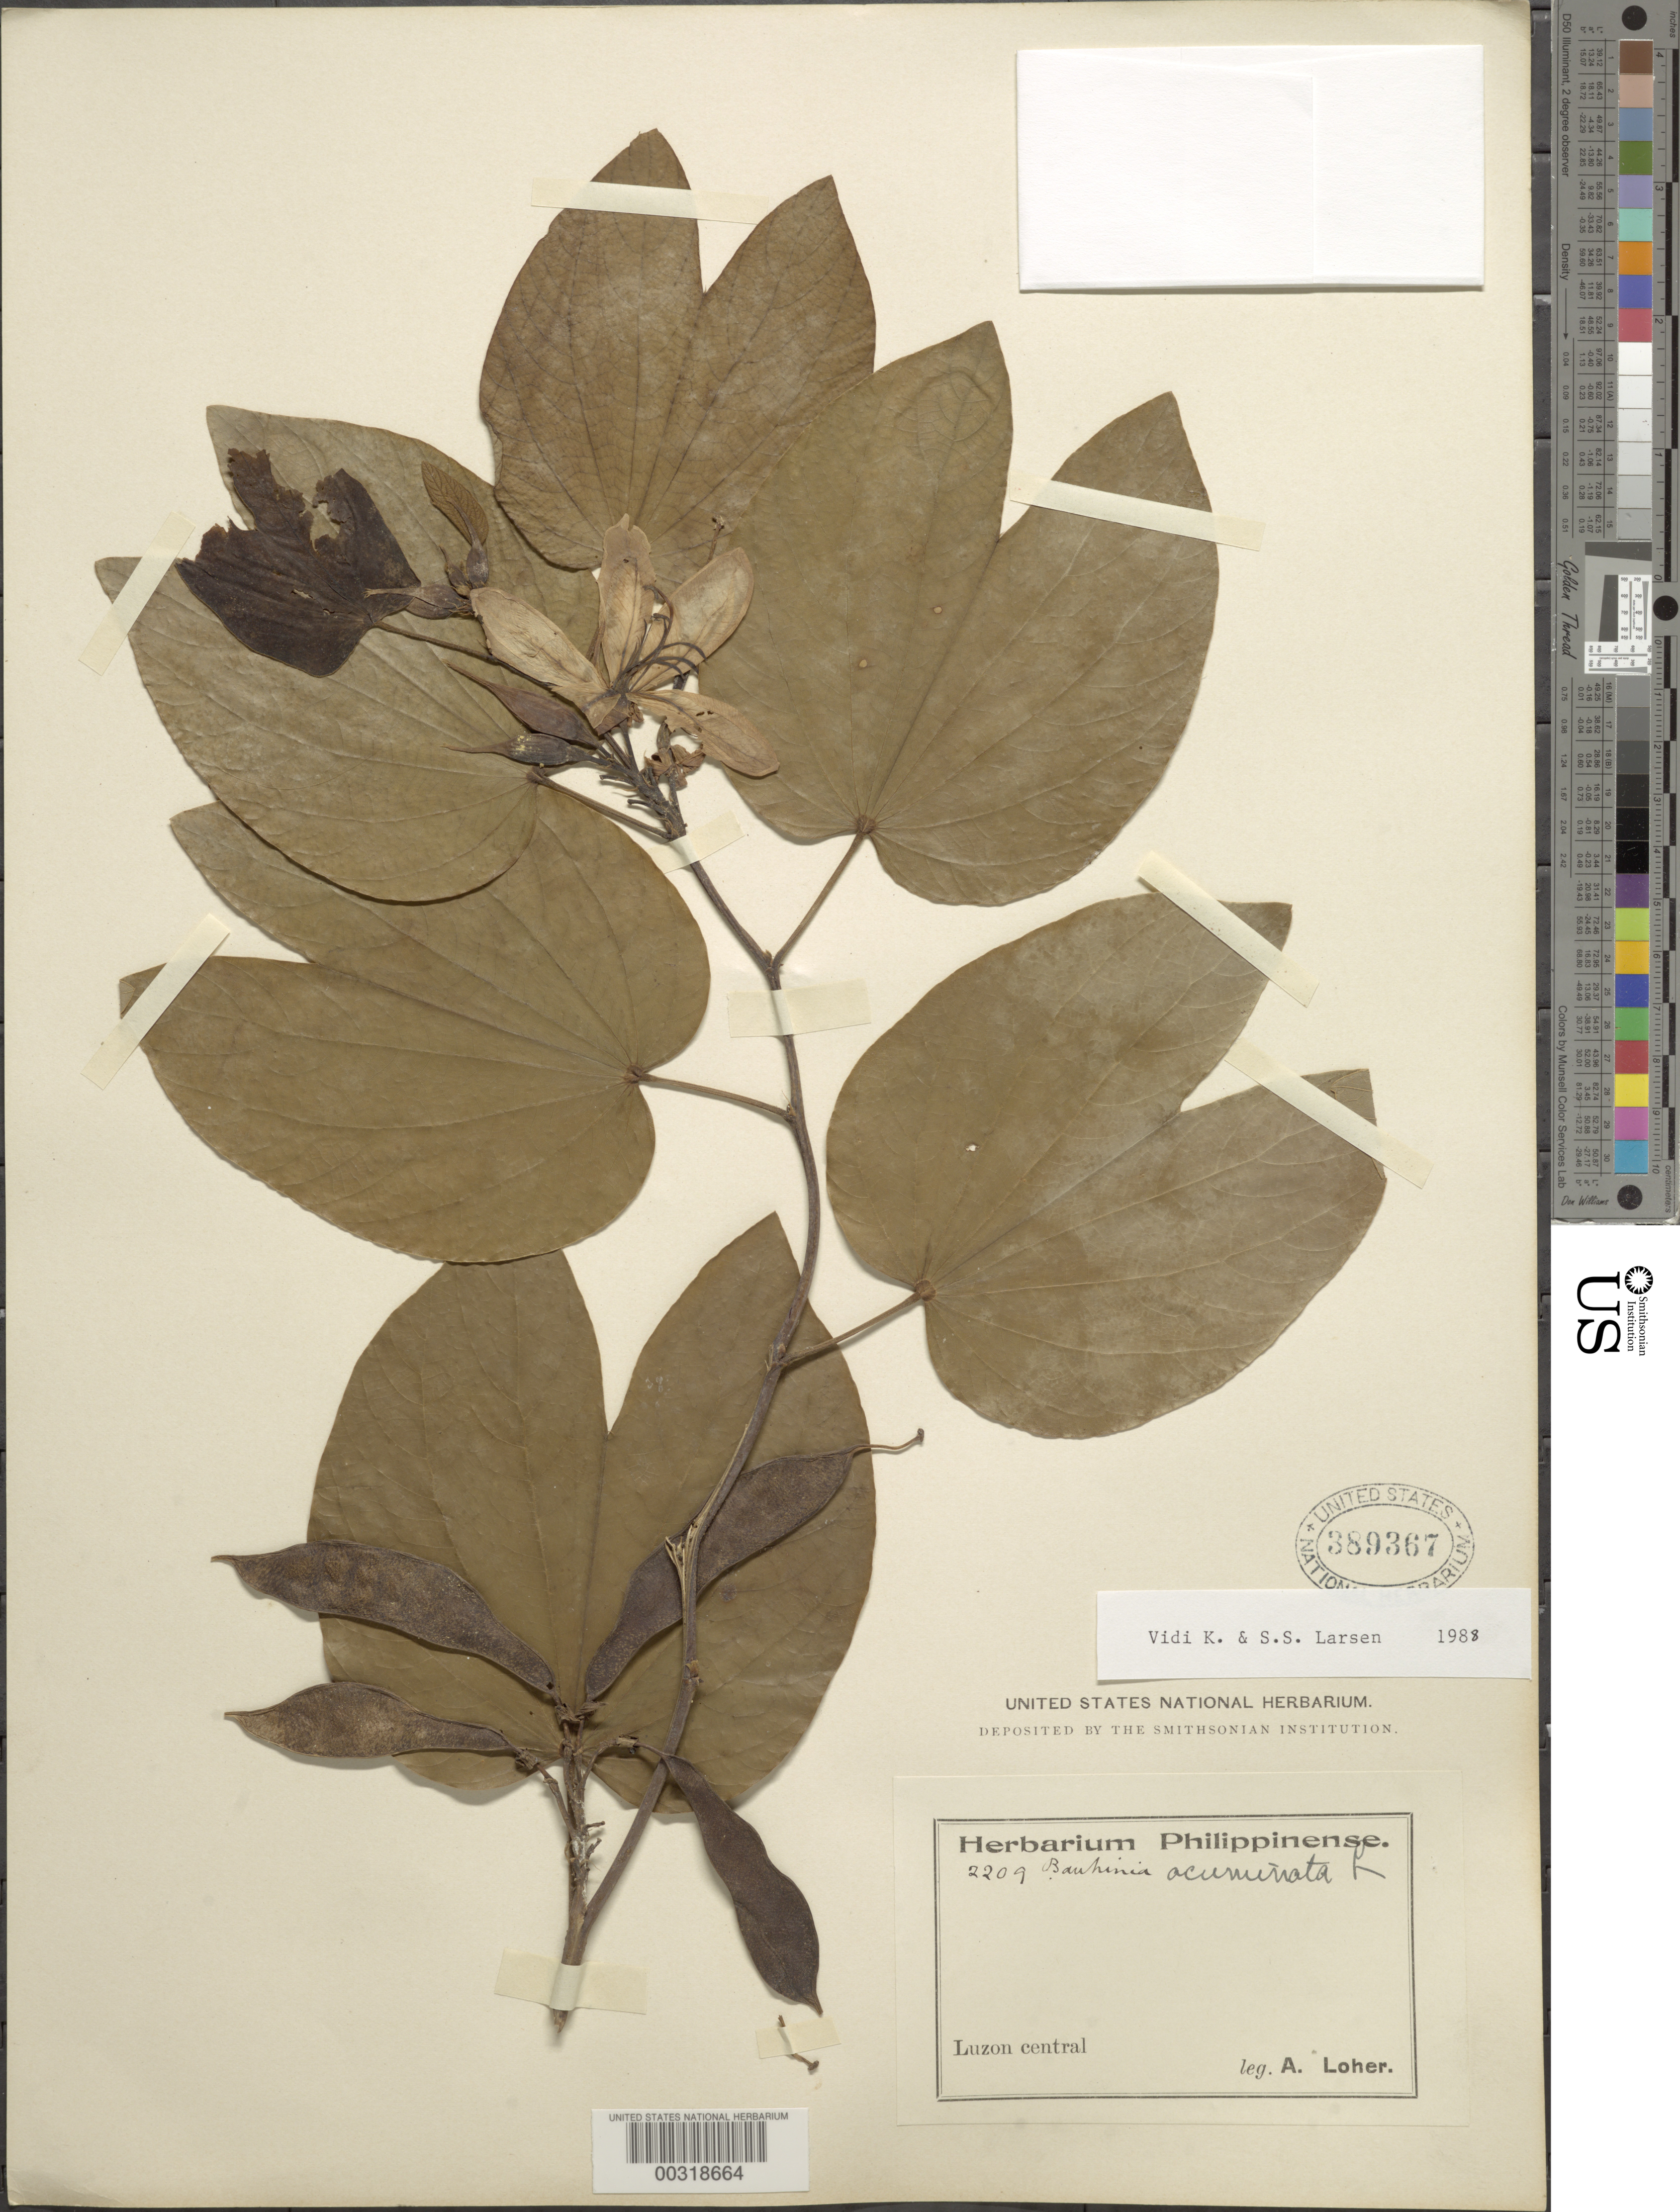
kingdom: Plantae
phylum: Tracheophyta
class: Magnoliopsida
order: Fabales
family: Fabaceae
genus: Bauhinia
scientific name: Bauhinia acuminata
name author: L.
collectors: A. Loher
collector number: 2209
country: Philippines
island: Luzon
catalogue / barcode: US 389367